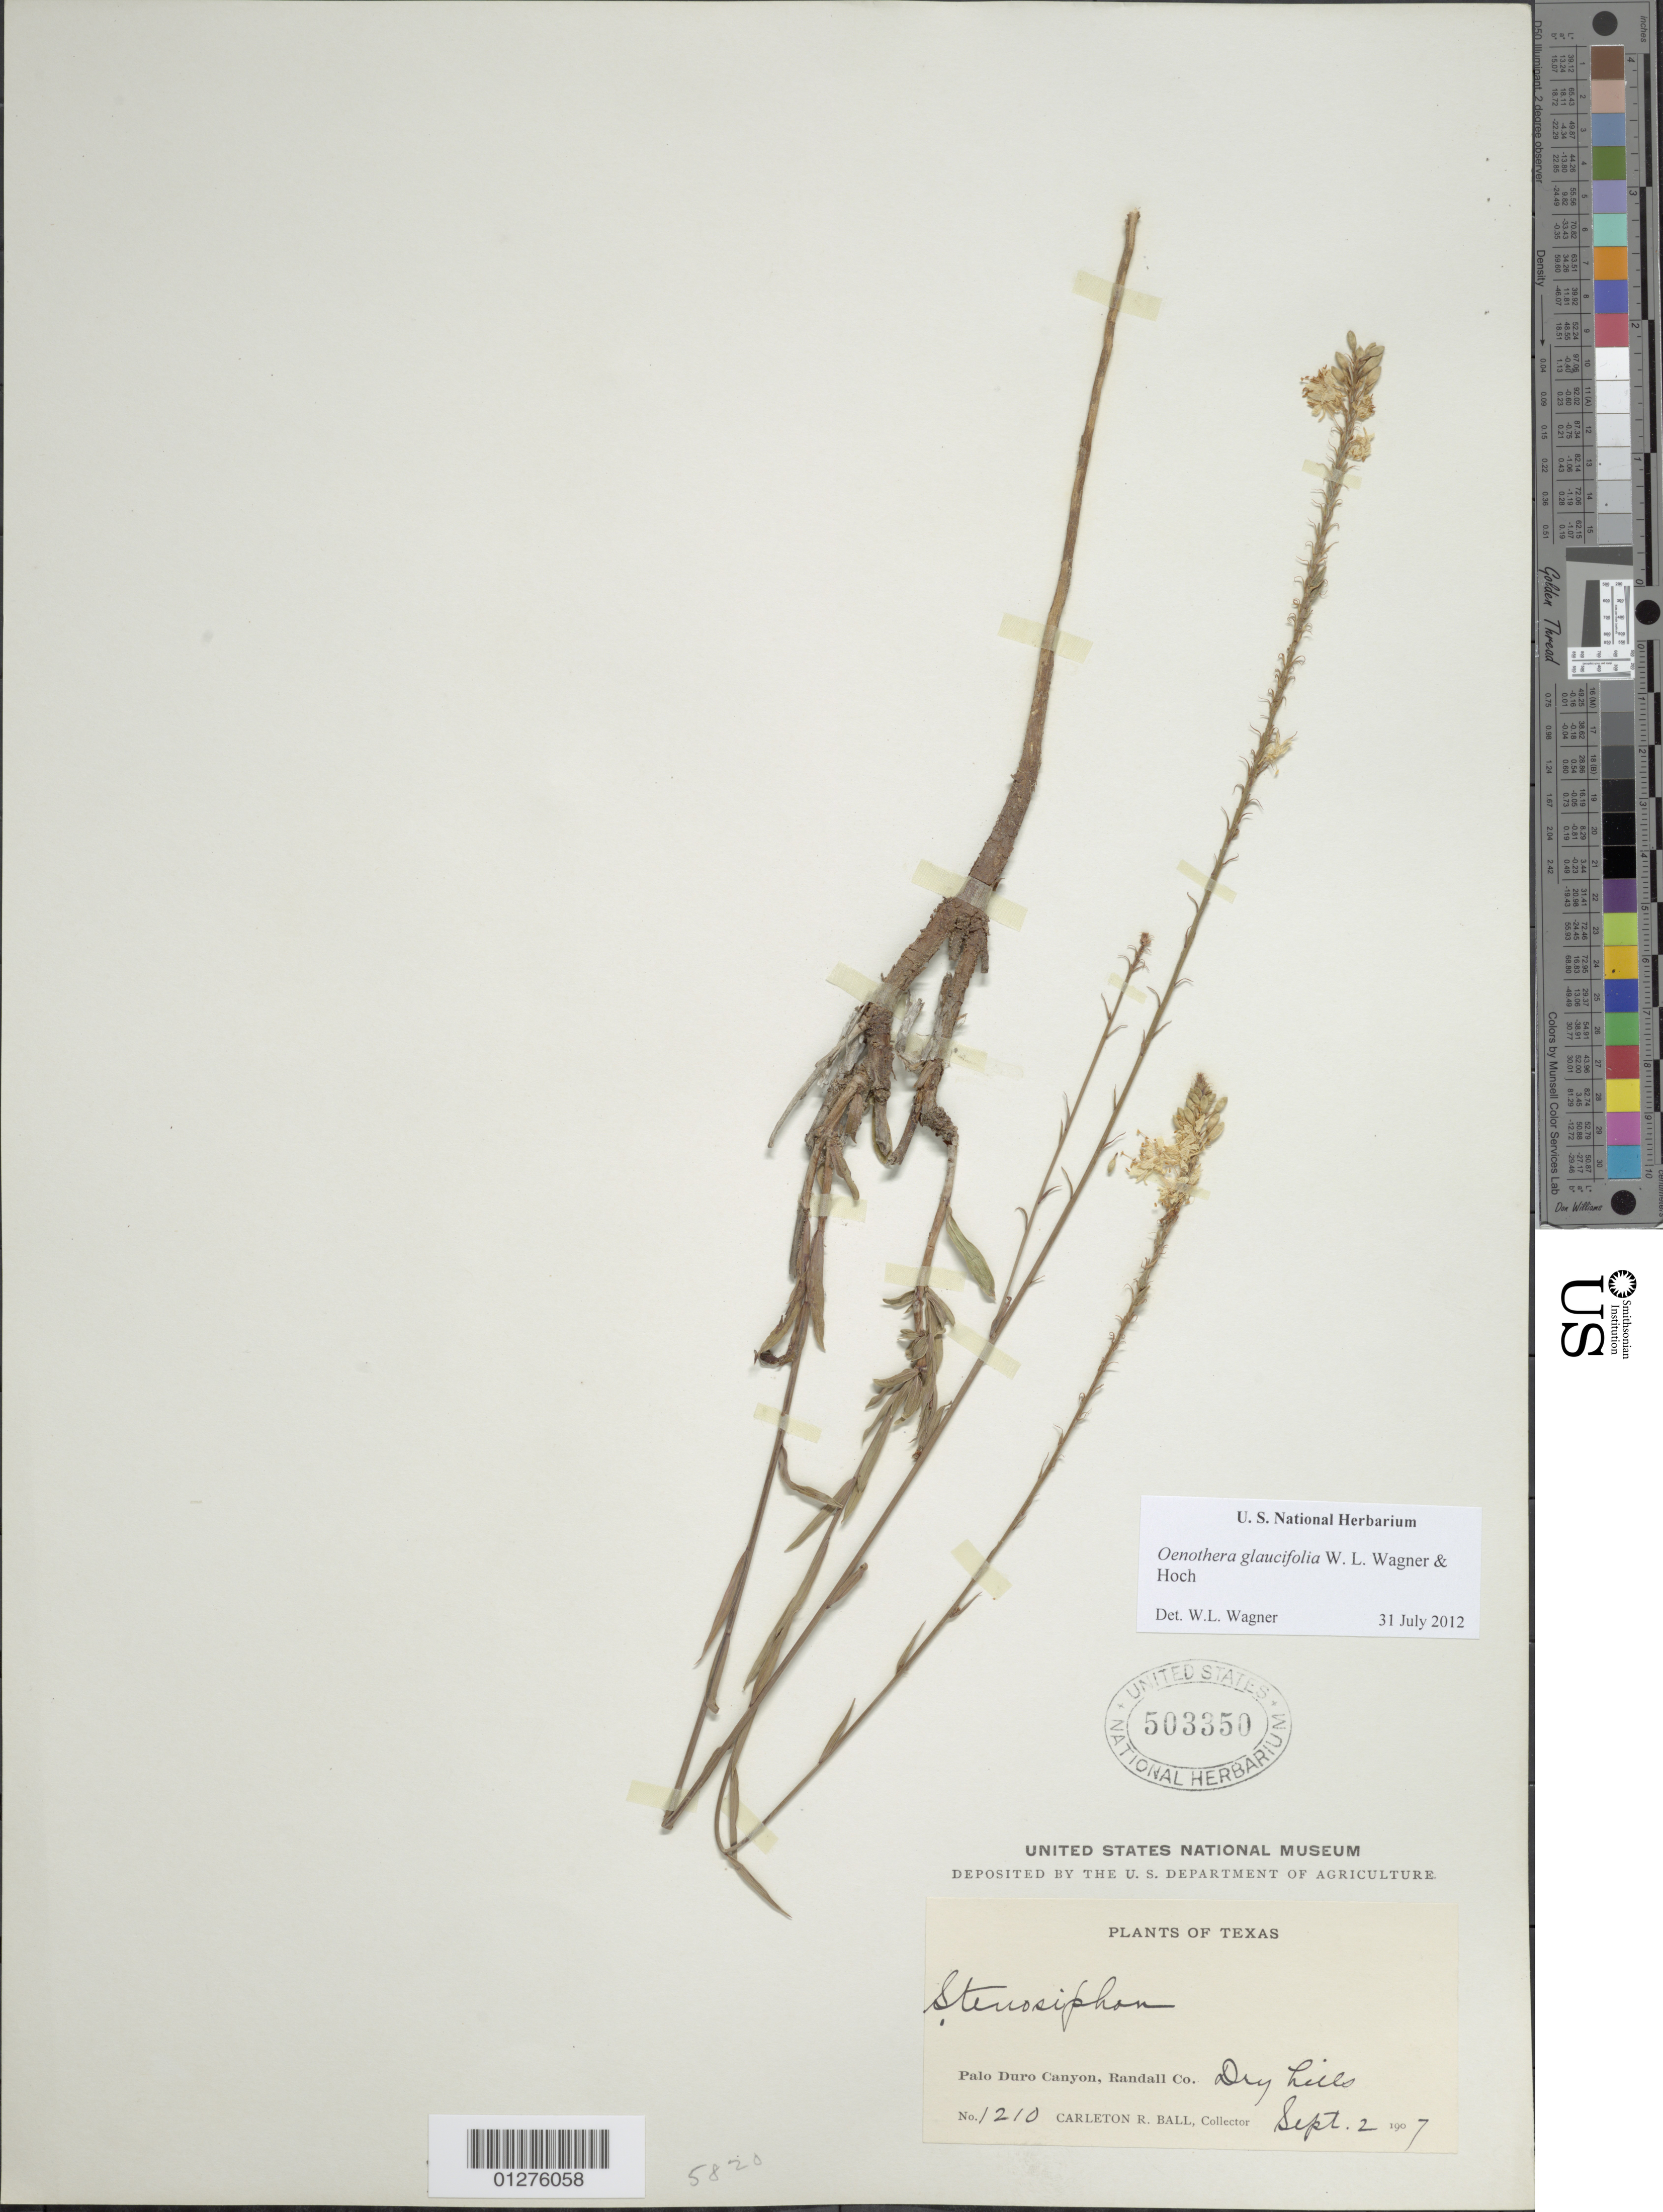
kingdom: Plantae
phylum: Tracheophyta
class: Magnoliopsida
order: Myrtales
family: Onagraceae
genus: Oenothera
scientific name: Oenothera glaucifolia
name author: W.L. Wagner & Hoch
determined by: Wagner, W. L., (BOT), Smithsonian Institution - National Museum of Natural History (UNITED STATES)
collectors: C. R. Ball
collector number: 1210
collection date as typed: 02 Sep 1907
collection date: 1907-09-02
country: United States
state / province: Texas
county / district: Randall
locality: Palo Duro Canyon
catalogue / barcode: US 503350